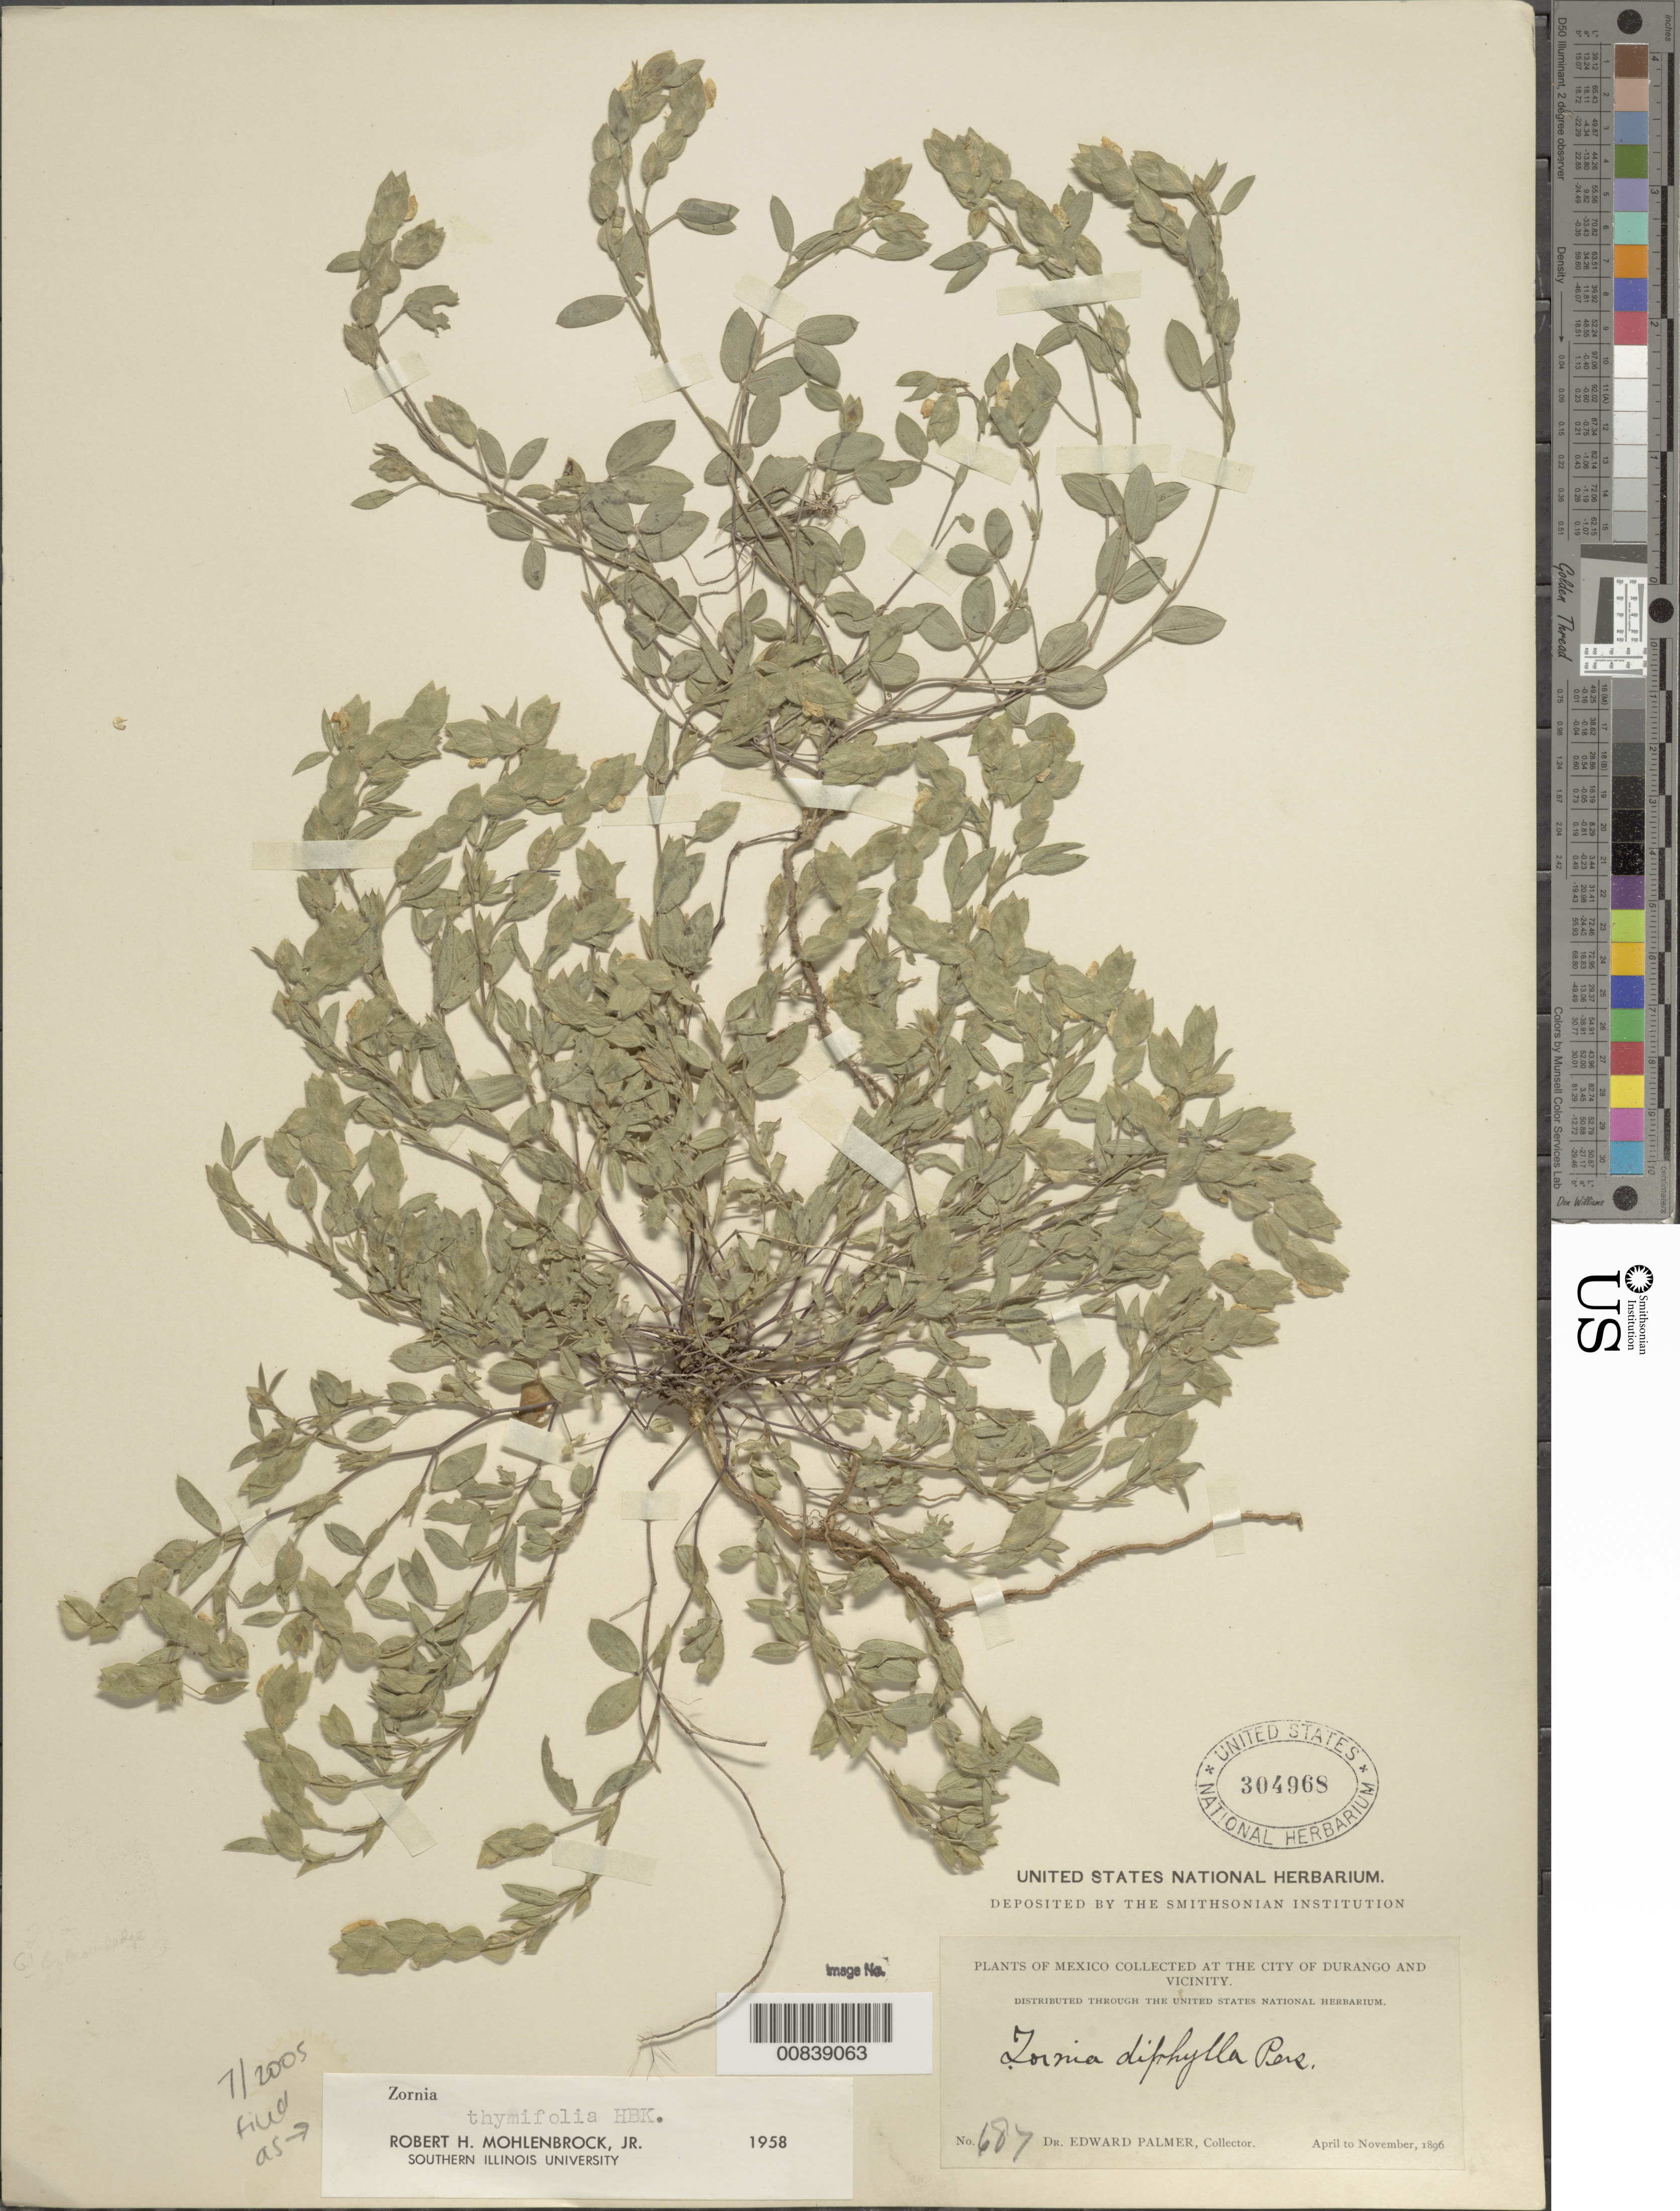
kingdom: Plantae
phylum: Tracheophyta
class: Magnoliopsida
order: Fabales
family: Fabaceae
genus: Zornia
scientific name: Zornia thymifolia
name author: Kunth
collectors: E. Palmer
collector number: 687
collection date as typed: Apr 1896 to -- Nov 1896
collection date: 1896-04/1896-11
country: Mexico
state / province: Durango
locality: City of Durango and vicinity.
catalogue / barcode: US 304968